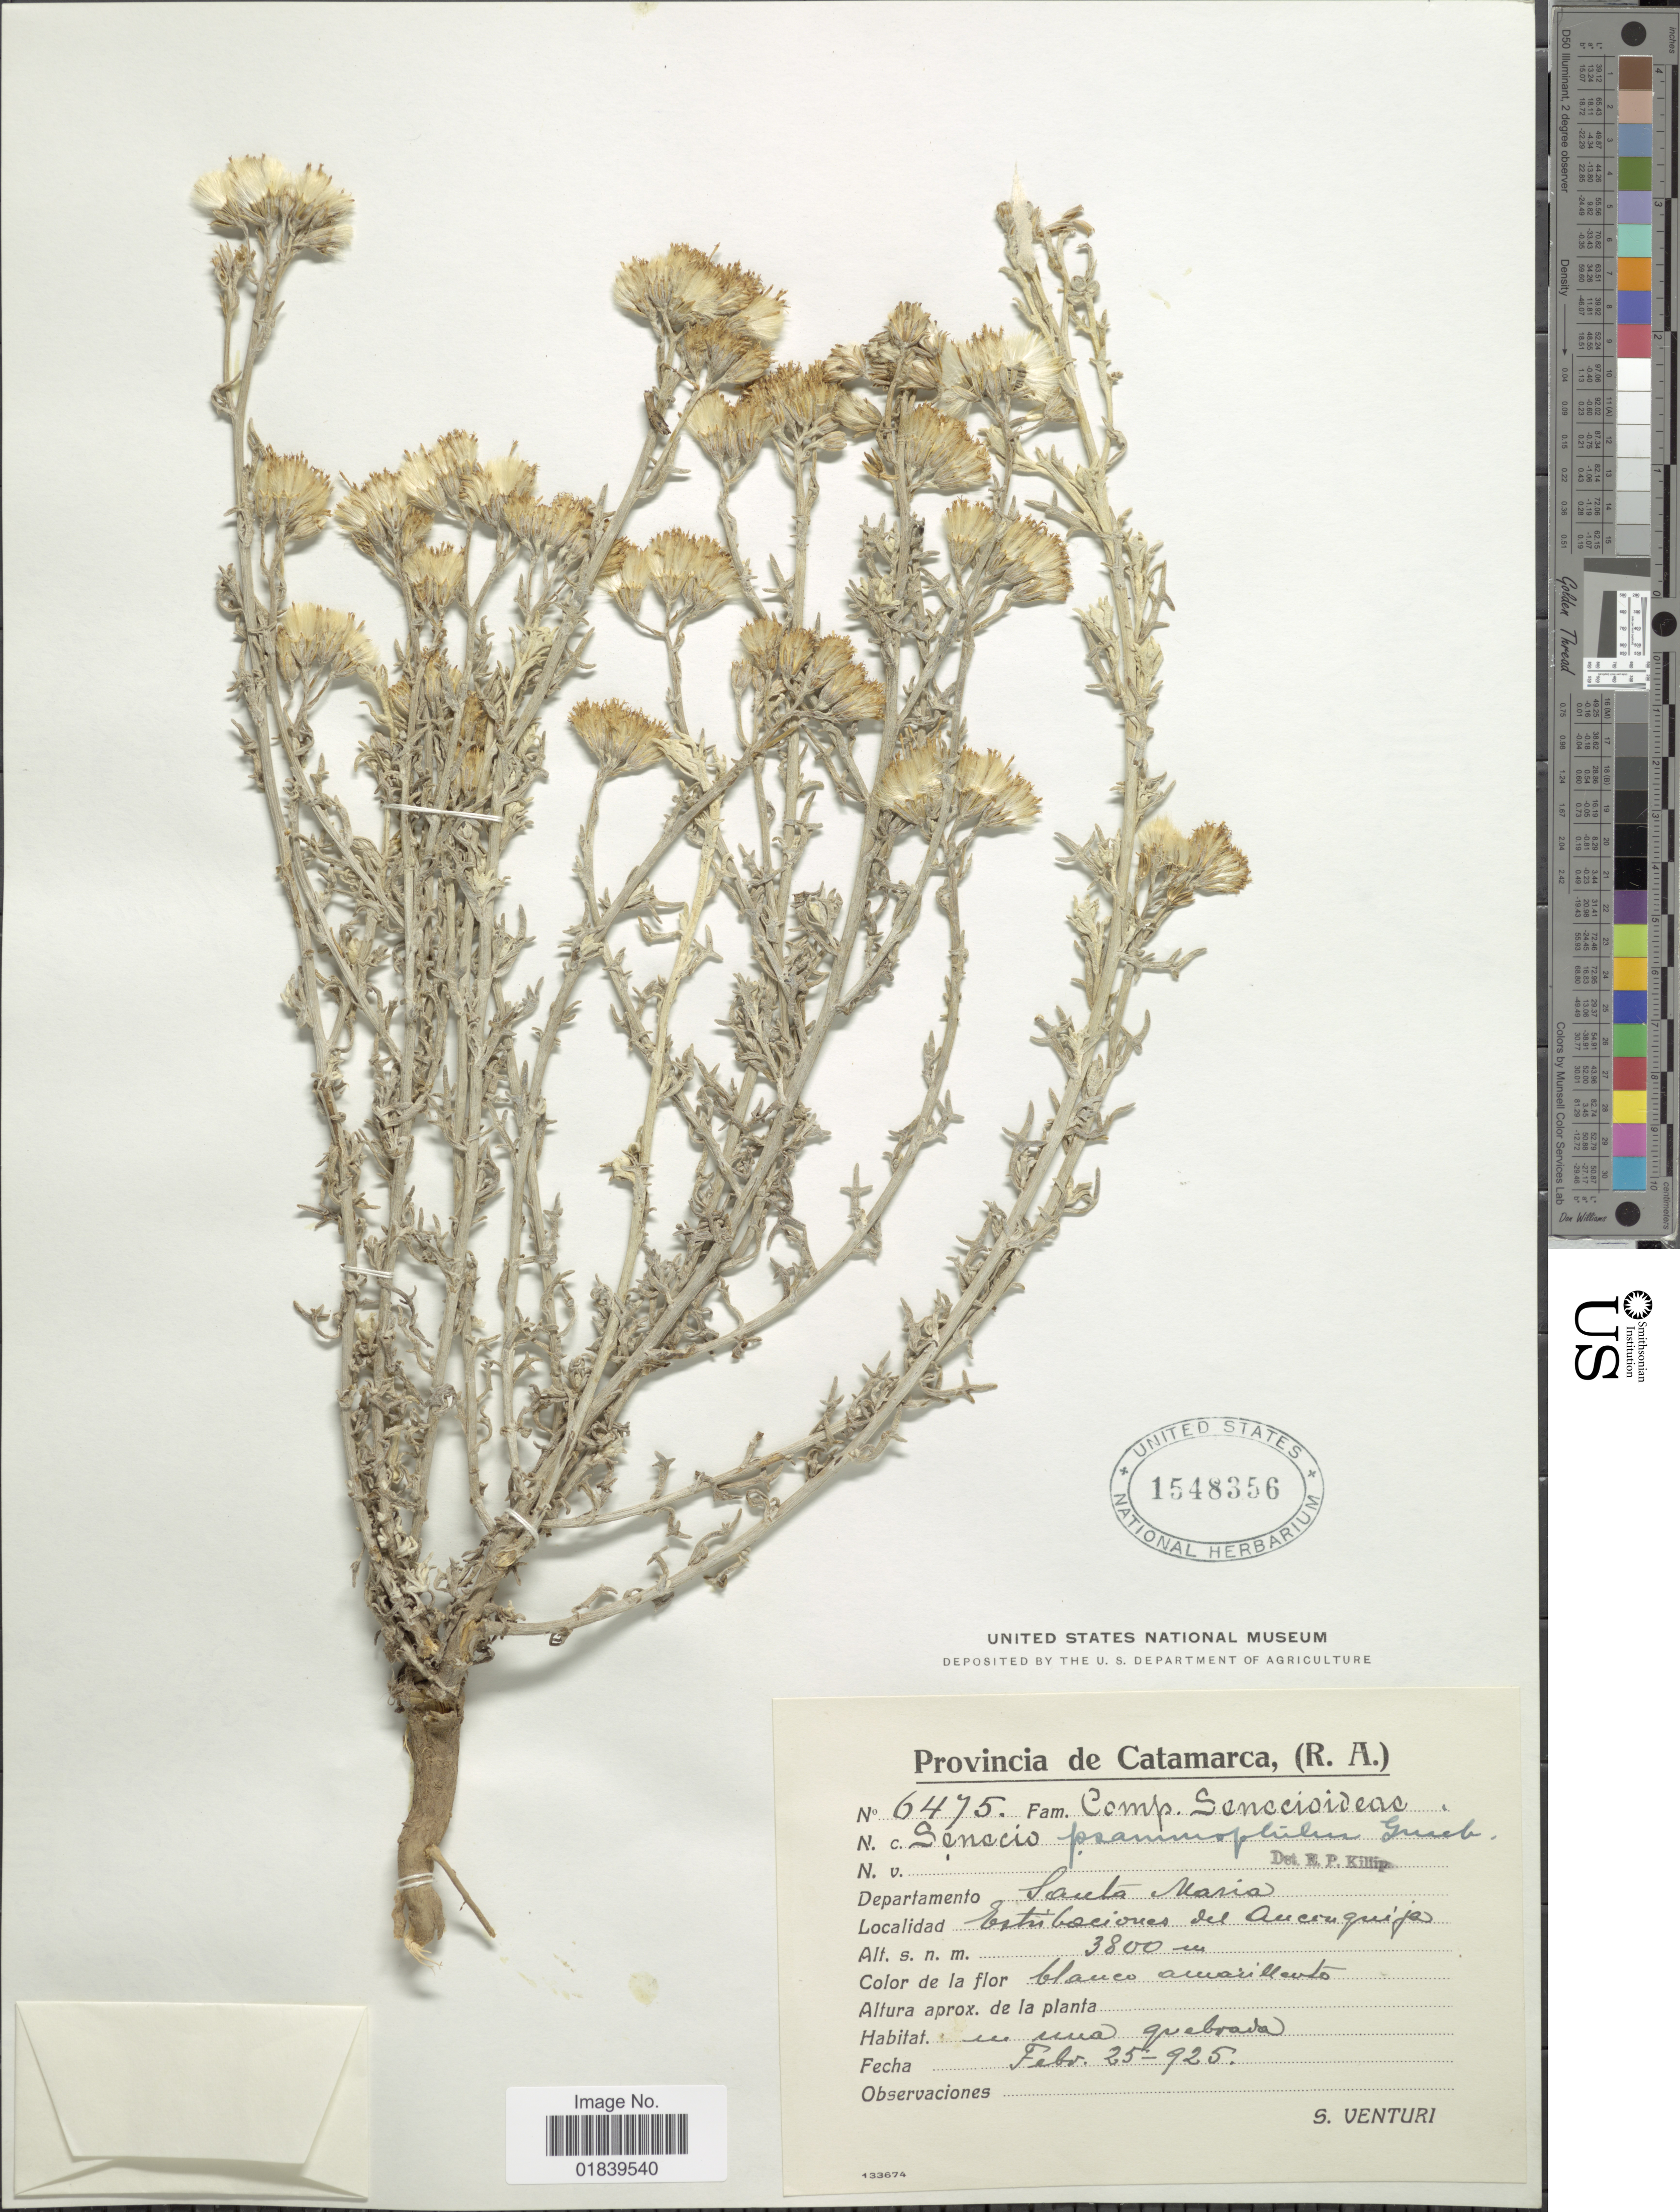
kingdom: Plantae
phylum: Tracheophyta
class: Magnoliopsida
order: Asterales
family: Asteraceae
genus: Senecio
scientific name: Senecio filaginoides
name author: DC.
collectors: S. Venturi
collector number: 6475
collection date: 1925-01-25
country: Argentina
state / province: Catamarca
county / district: Santa Maria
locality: Estricasiones del Aconquija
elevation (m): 3800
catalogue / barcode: US 1548356